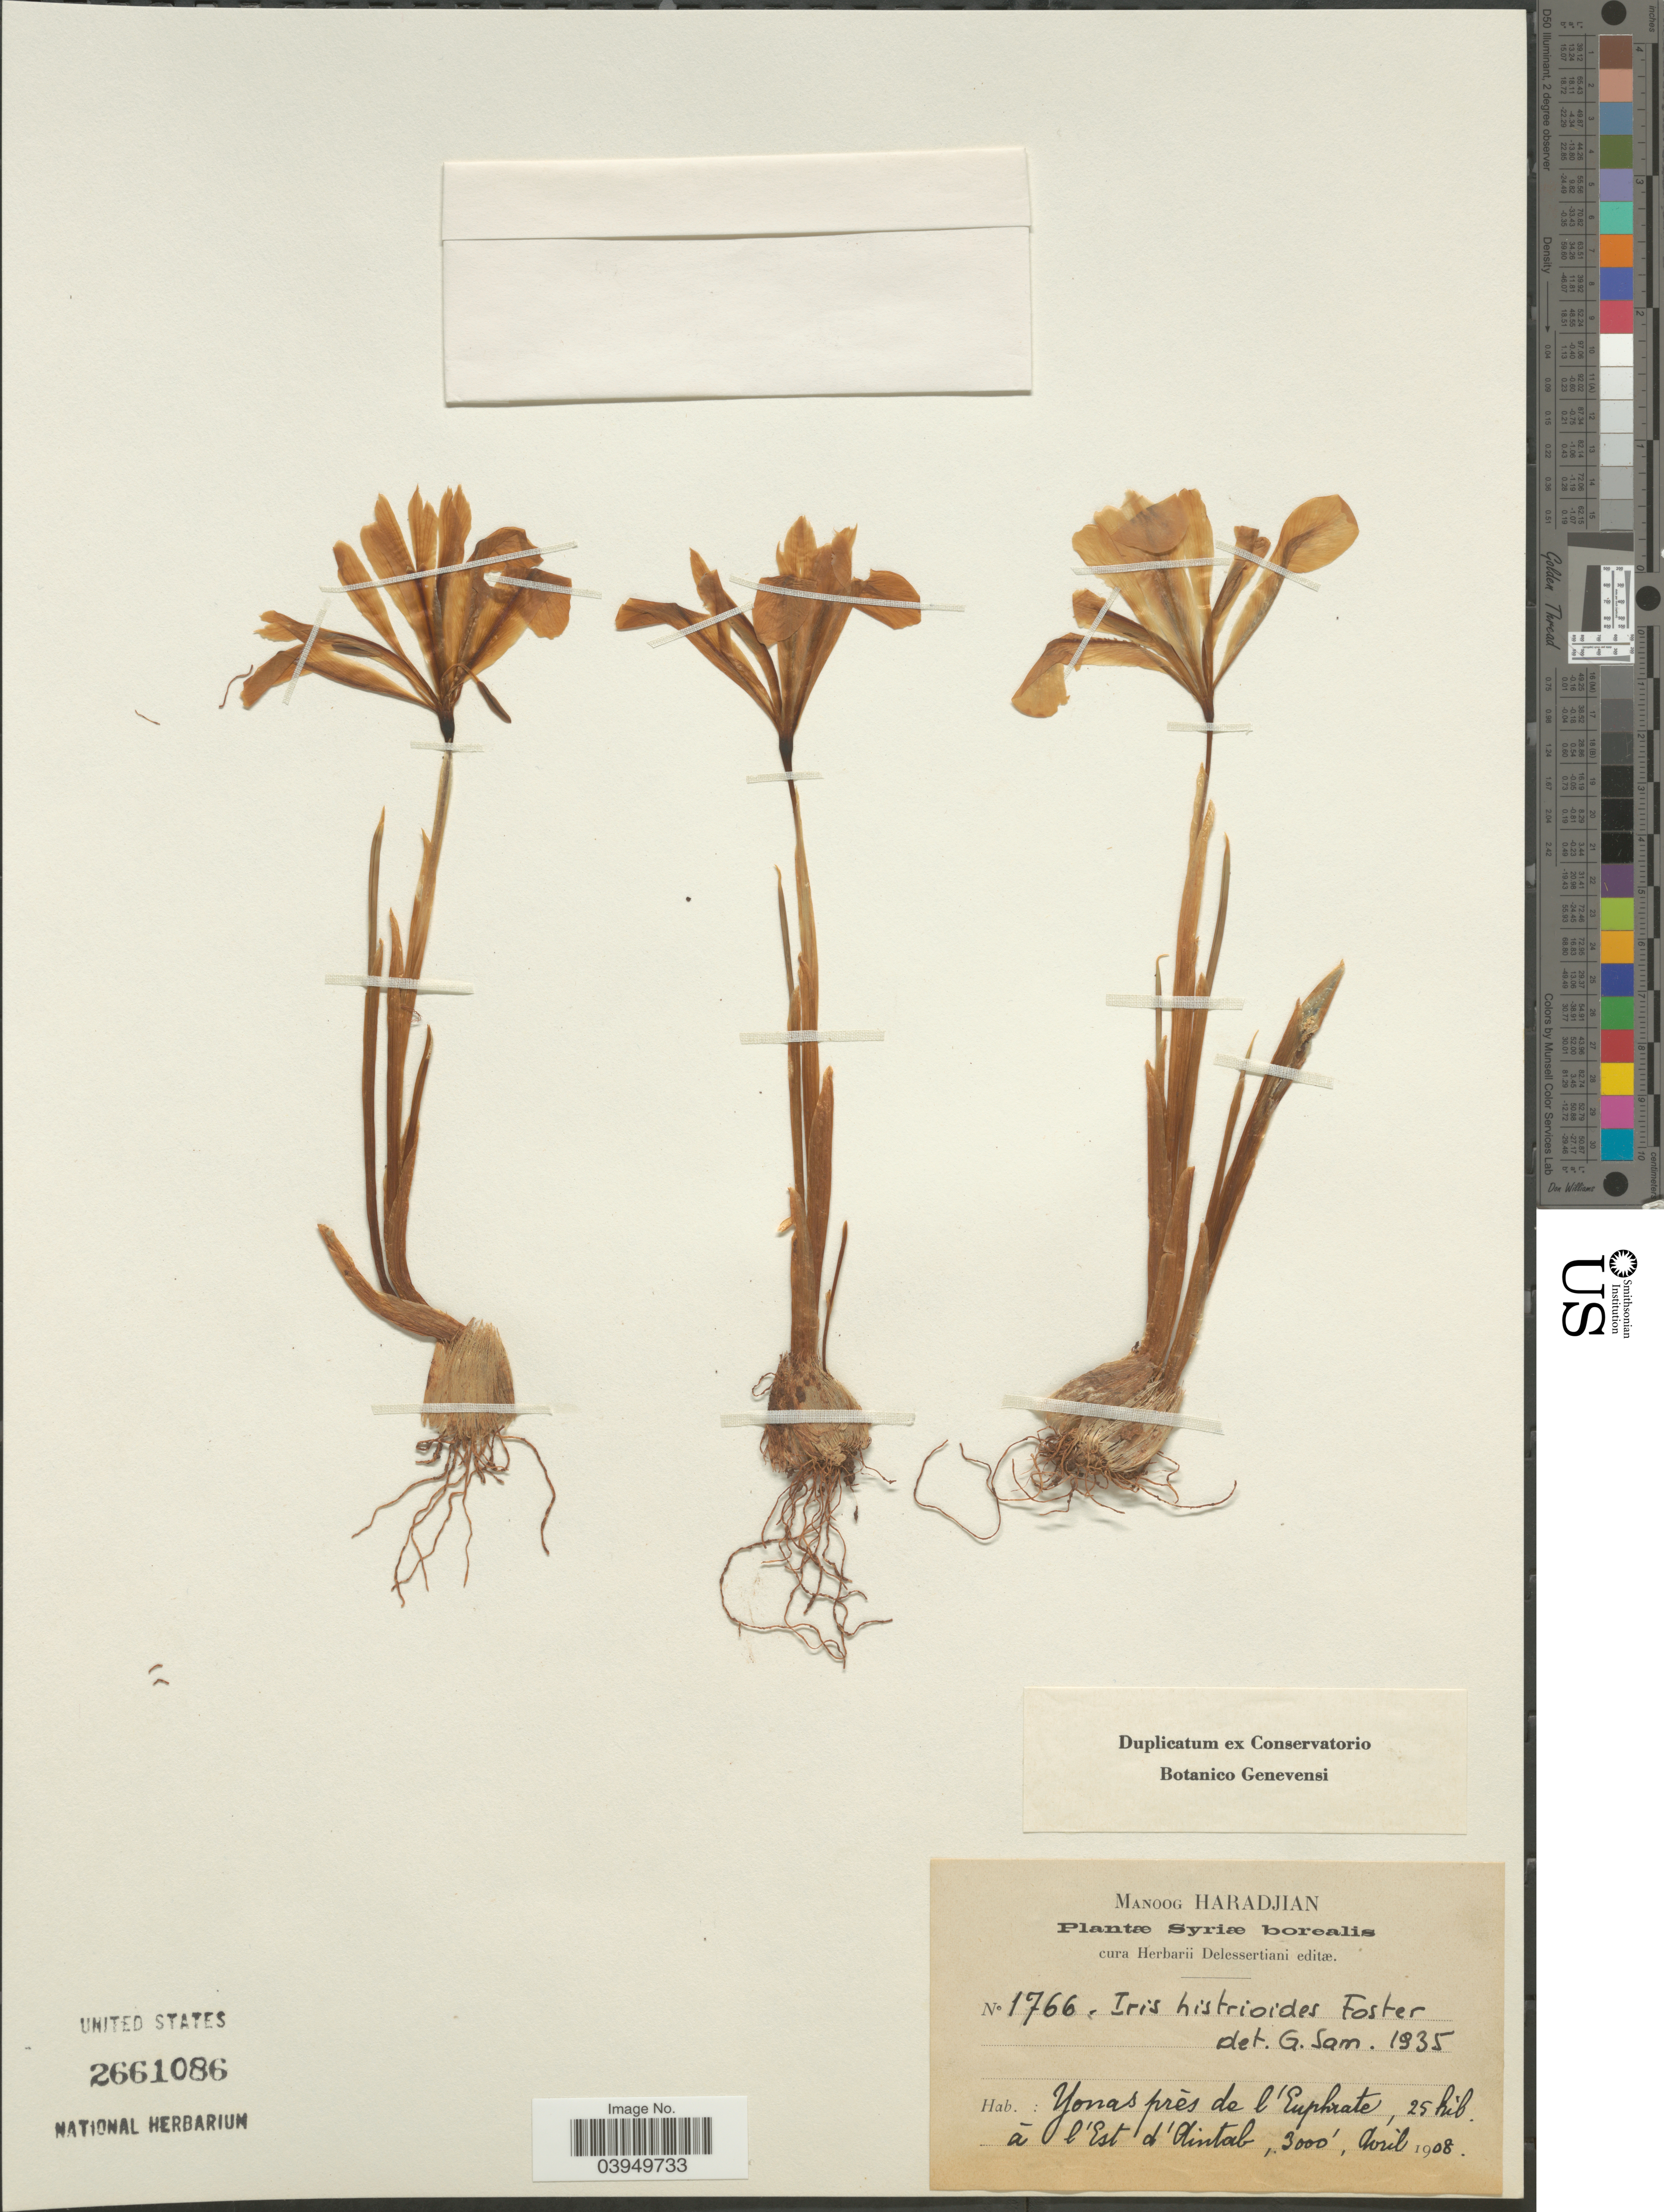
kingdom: Plantae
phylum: Tracheophyta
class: Liliopsida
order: Asparagales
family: Iridaceae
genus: Iris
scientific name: Iris histrioides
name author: (G.F. Wilson) S. Arn.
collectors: M. Haradjian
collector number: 1766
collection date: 1908-04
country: Syria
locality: Syriæ borealis. Yonas près de l'Euphrate, 25 kil. á l'Est d'Aintab.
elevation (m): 914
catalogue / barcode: US 2661086